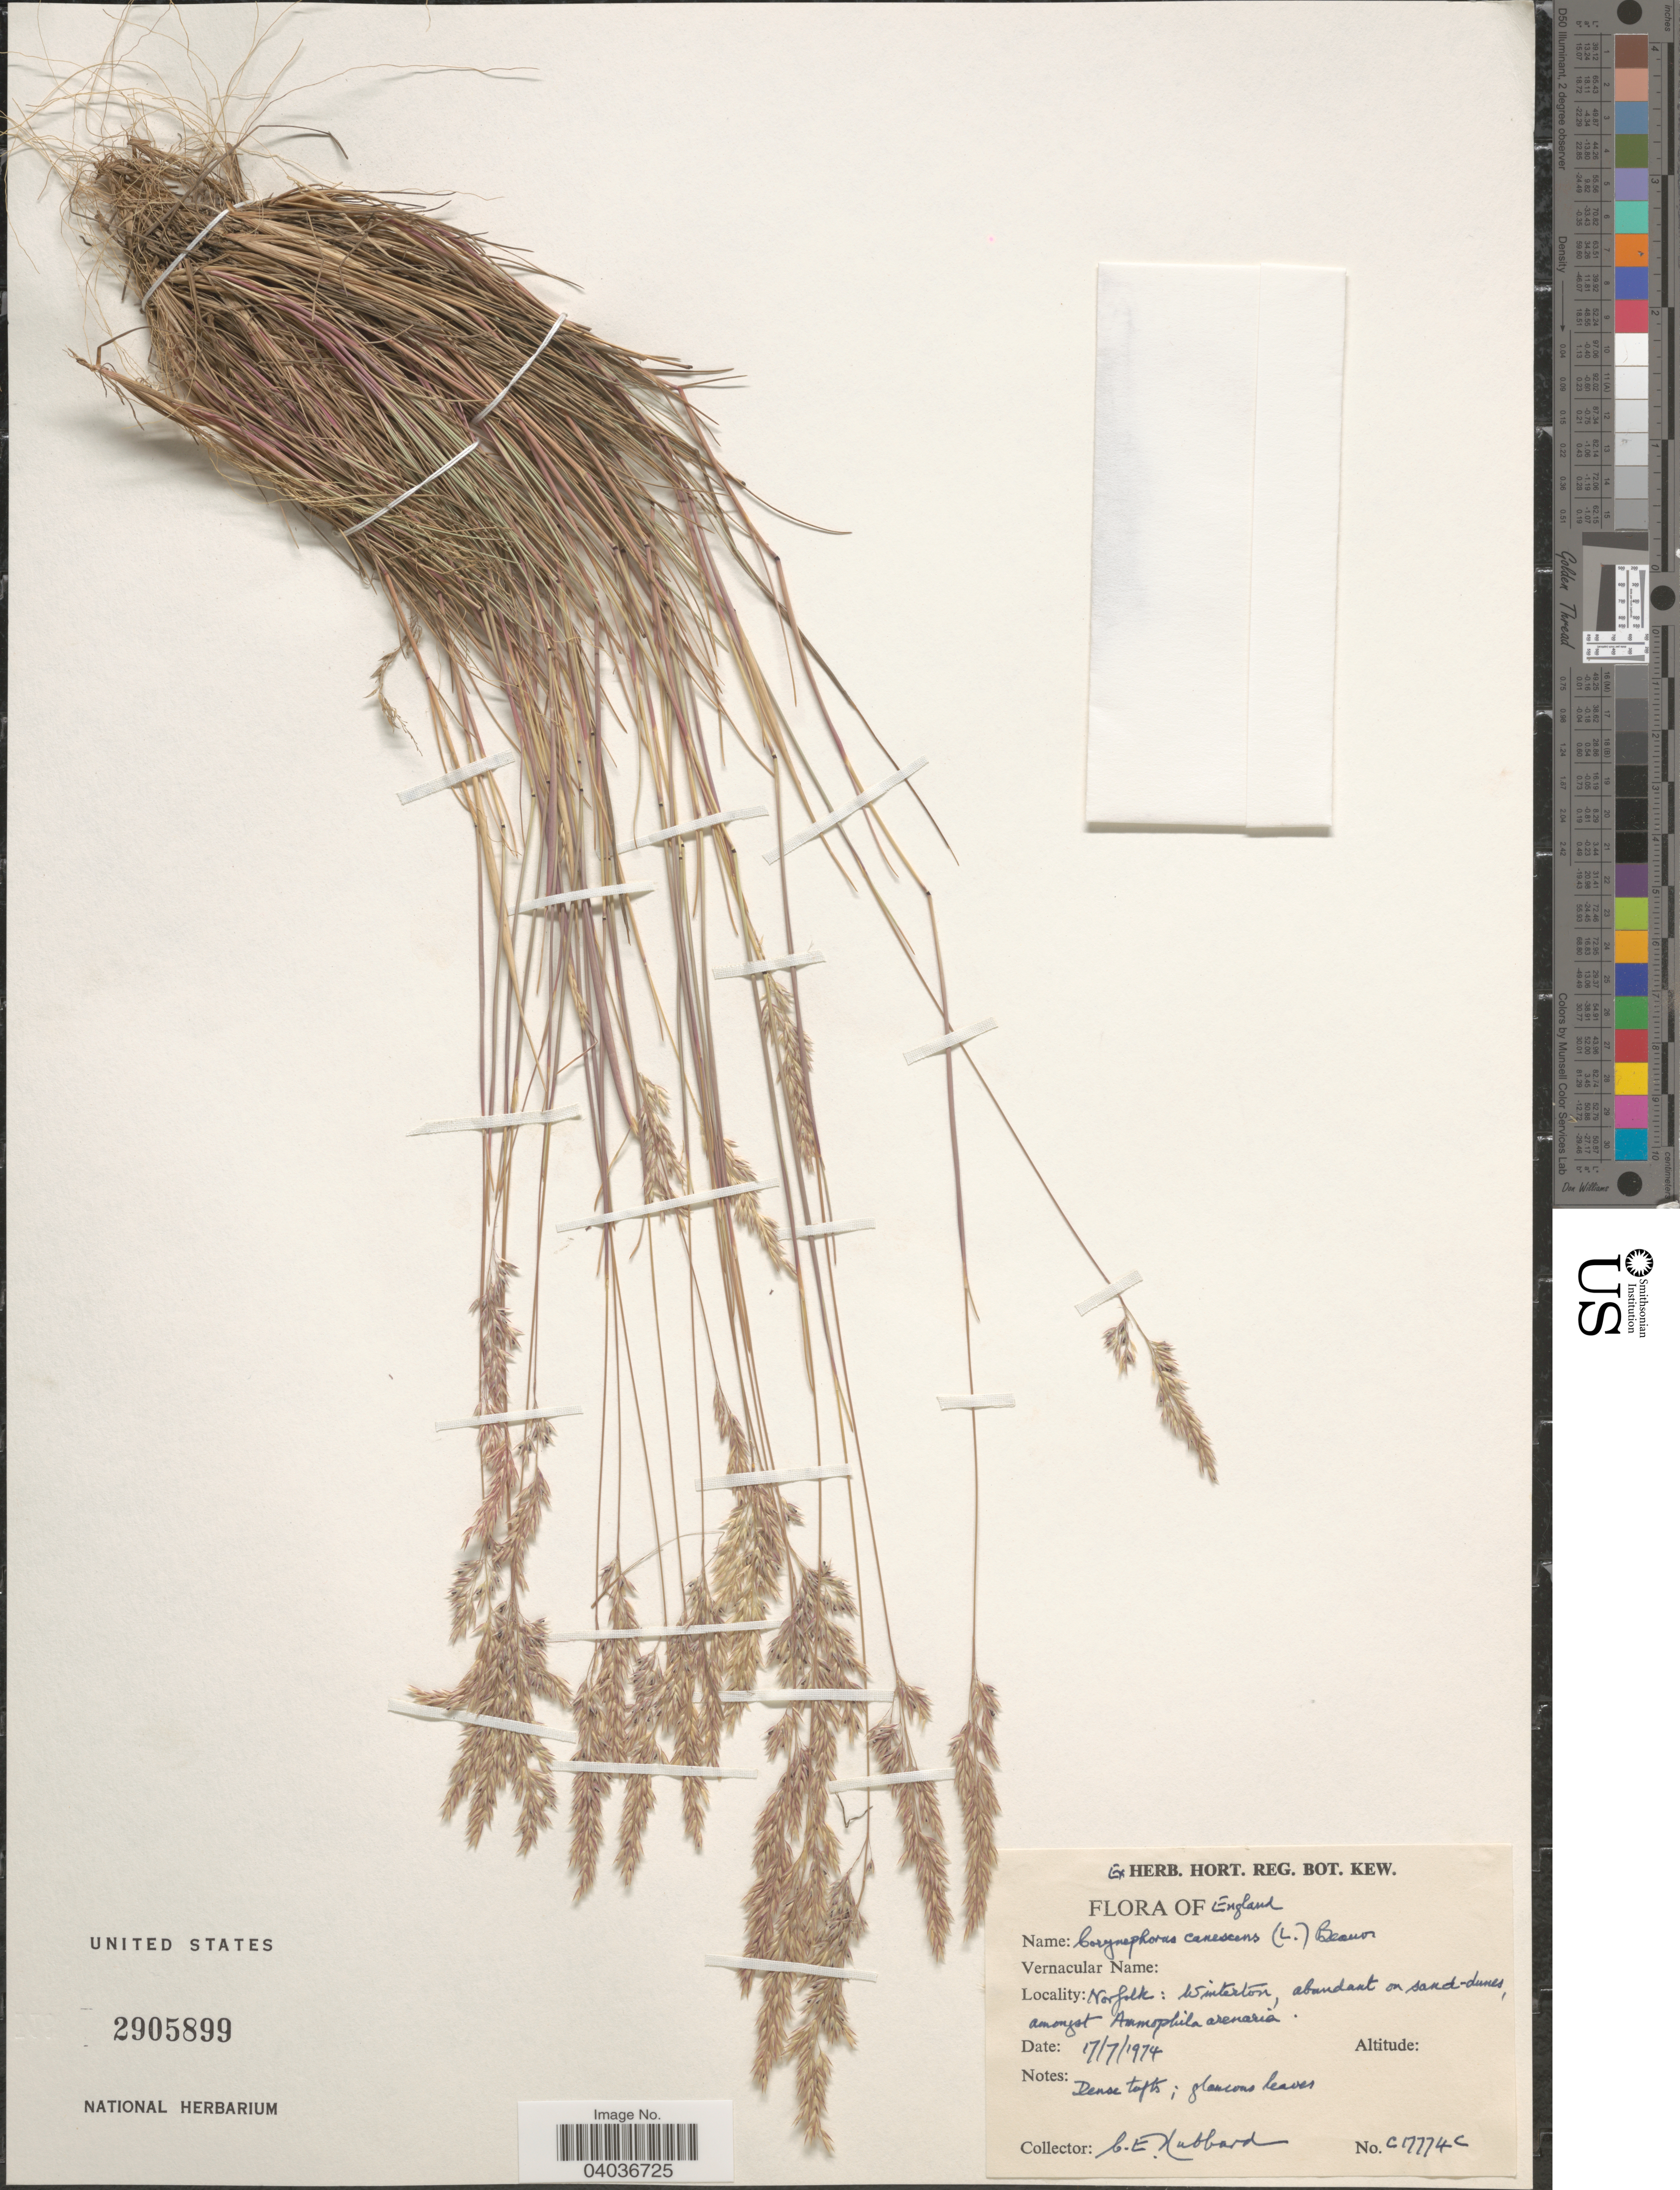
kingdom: Plantae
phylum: Tracheophyta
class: Liliopsida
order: Poales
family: Poaceae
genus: Corynephorus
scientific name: Corynephorus canescens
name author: (L, MEL) P. Beauv.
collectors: C. E. Hubbard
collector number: C17774C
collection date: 1974-07-17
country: United Kingdom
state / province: England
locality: Norfolk: Winterton.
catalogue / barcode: US 2905899